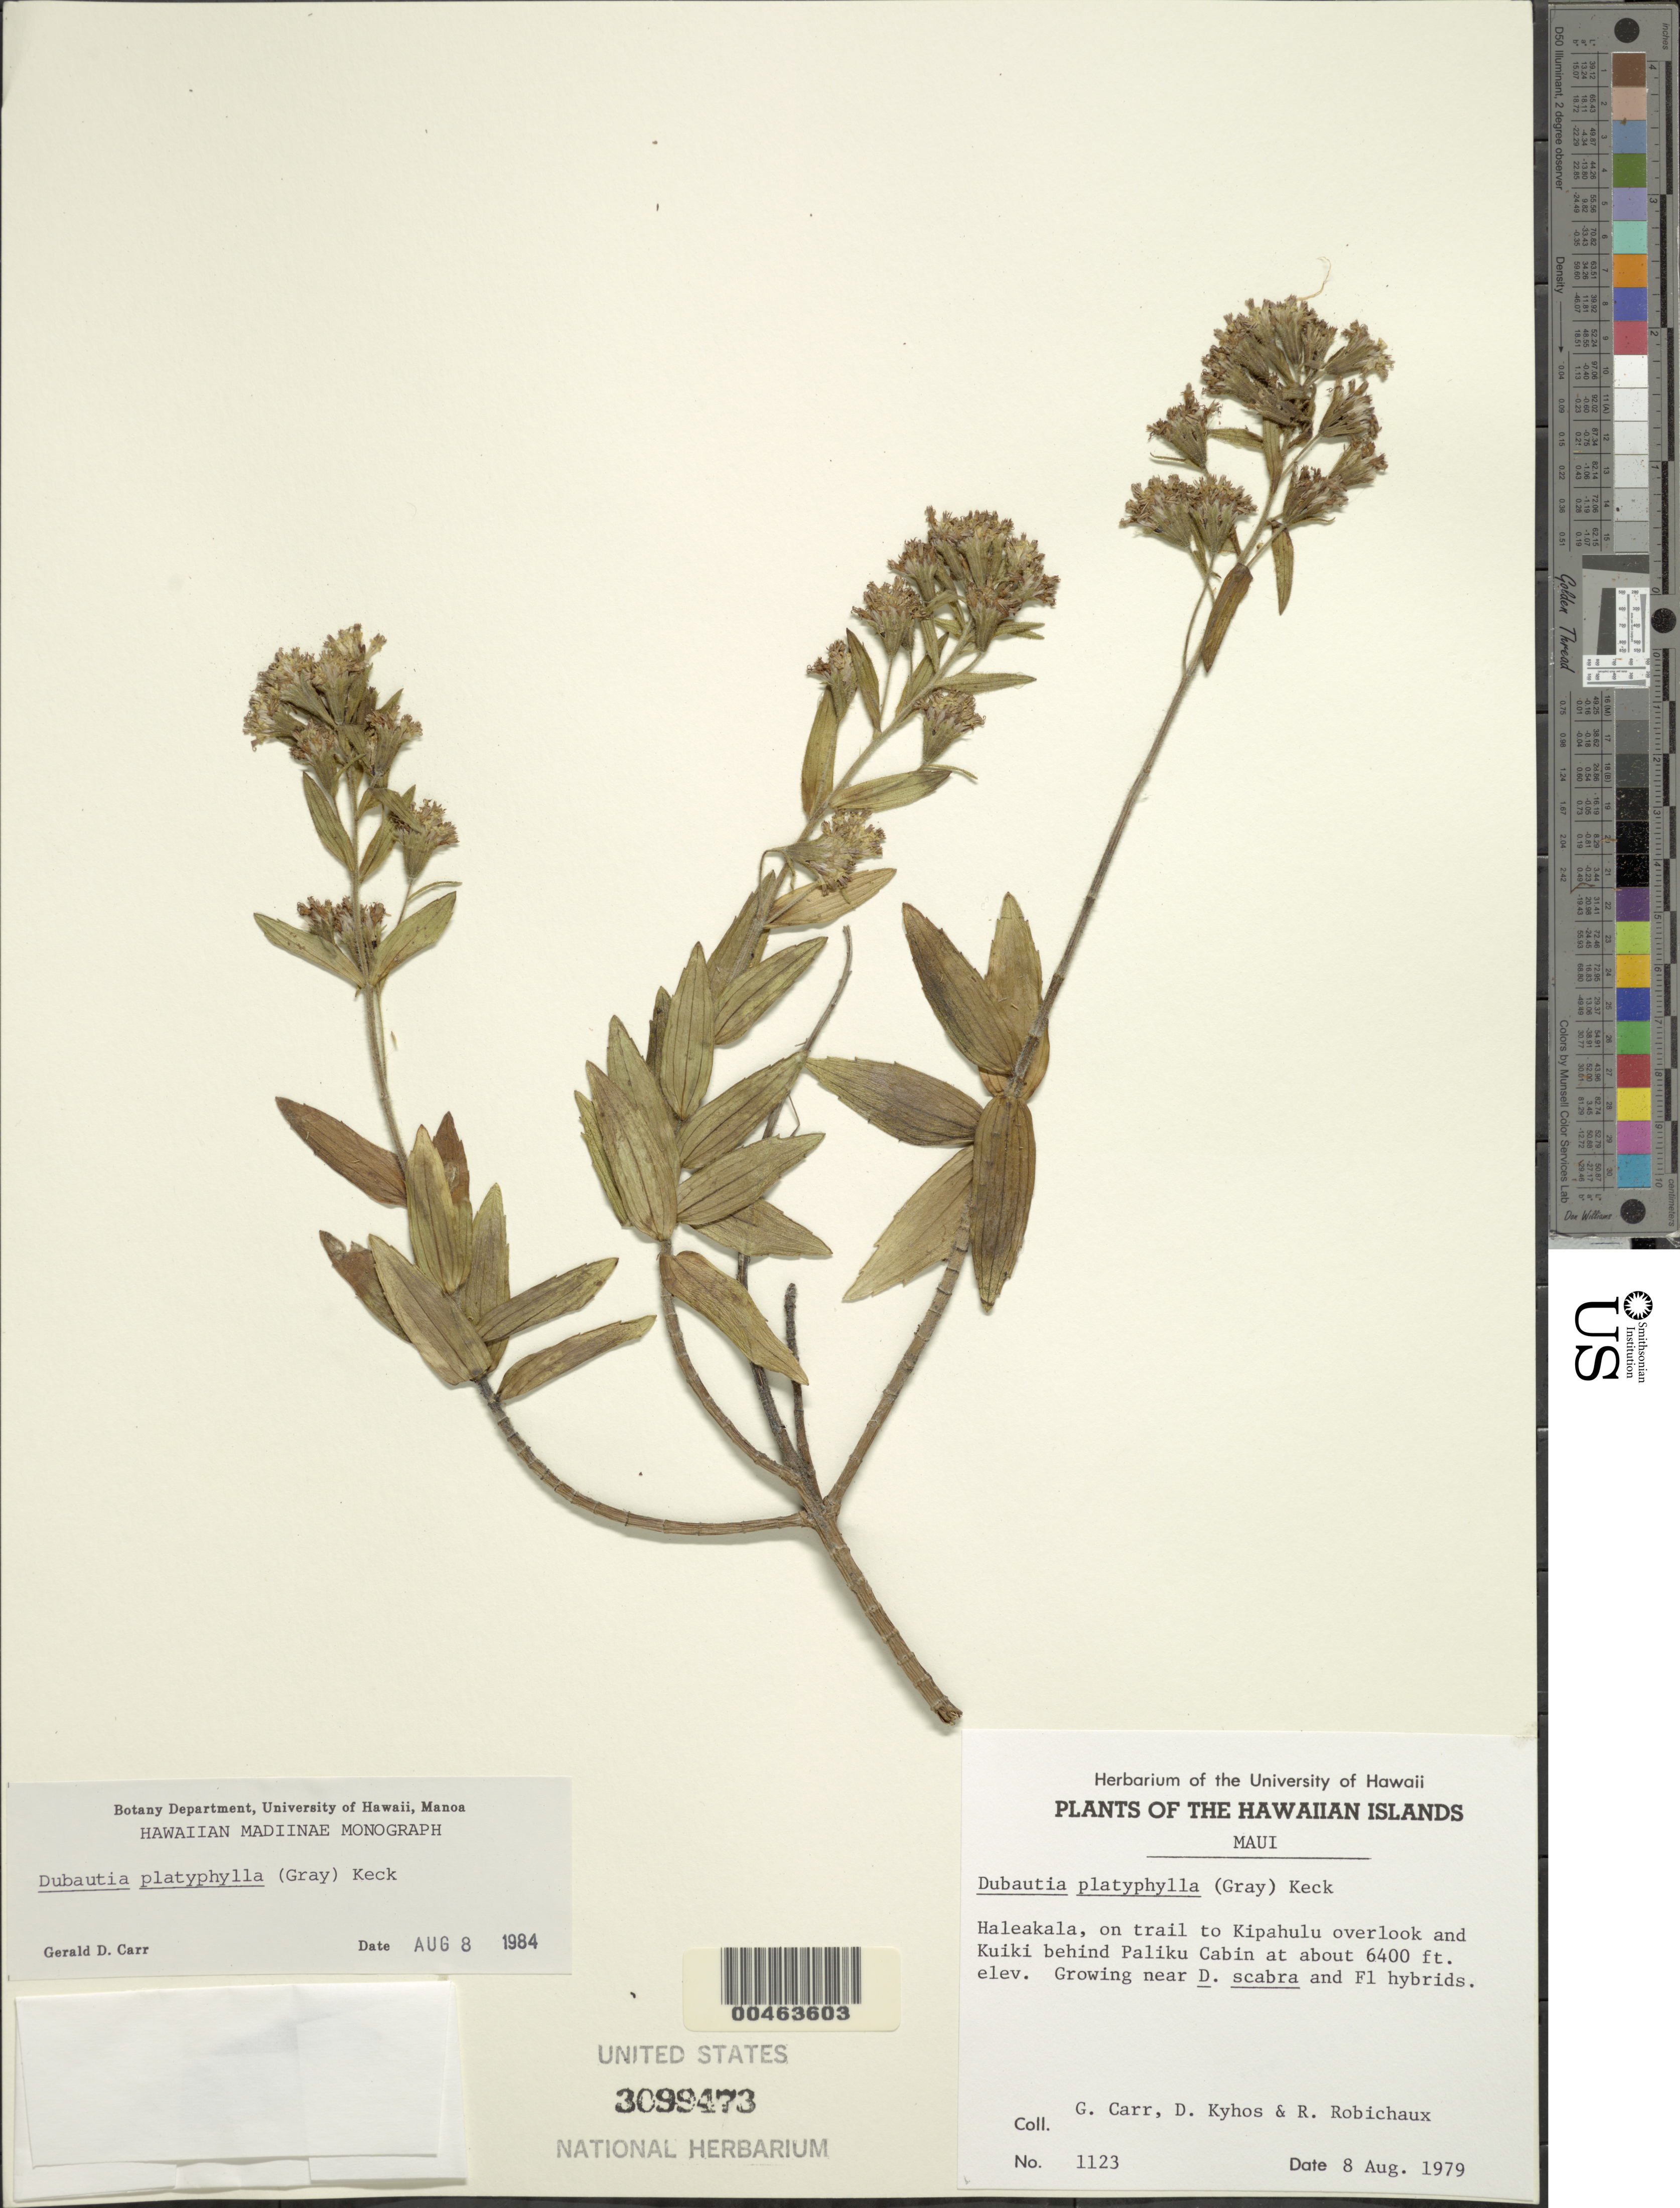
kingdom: Plantae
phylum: Tracheophyta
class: Magnoliopsida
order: Asterales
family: Asteraceae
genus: Dubautia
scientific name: Dubautia platyphylla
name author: (A. Gray) D.D. Keck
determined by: Carr, G. D.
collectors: G. D. Carr, D. W. Kyhos & R. Robichaux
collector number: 1123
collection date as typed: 8 Aug 1979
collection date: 1979-08-08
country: United States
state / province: Hawaii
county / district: Maui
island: Maui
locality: Haleakala, on trail to Kipahulu overlook and Kuiki behind Paliku Cabin.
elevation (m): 1951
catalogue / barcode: US 3099473